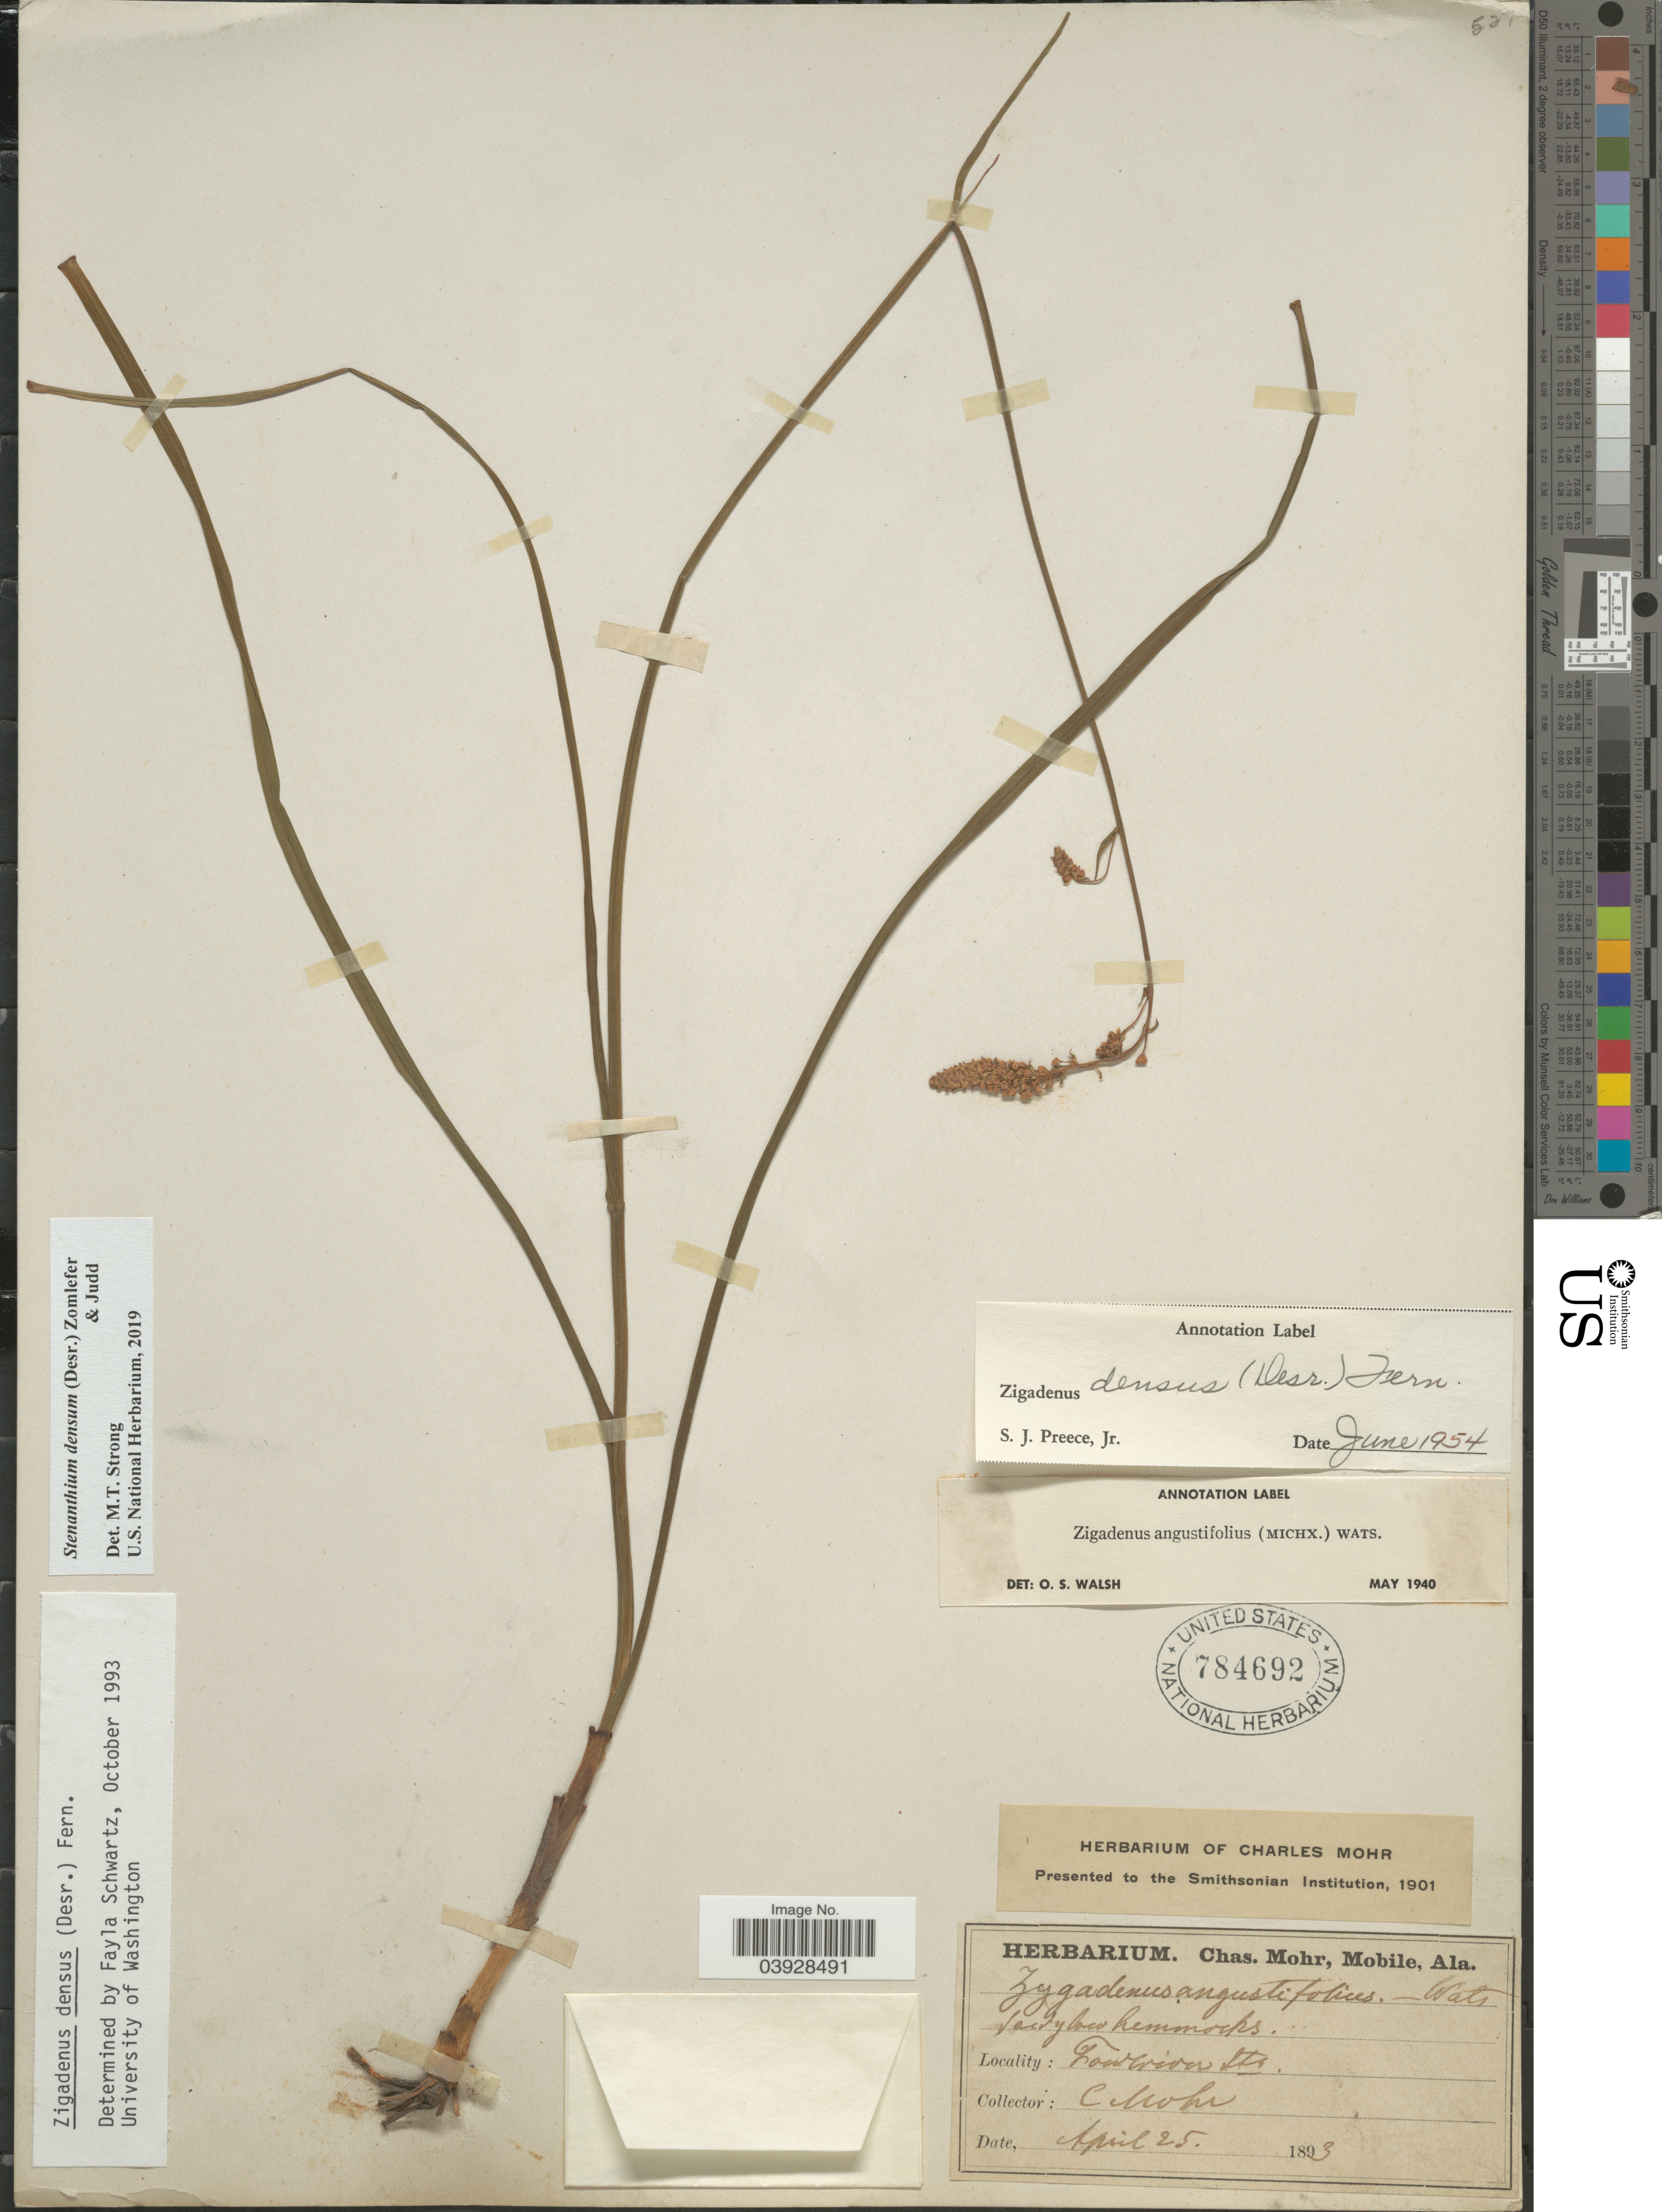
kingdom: Plantae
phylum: Tracheophyta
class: Liliopsida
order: Liliales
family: Melanthiaceae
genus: Stenanthium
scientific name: Stenanthium densum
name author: (Desr.) Zomlefer & Judd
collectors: Mohr, C. T. (herbarium)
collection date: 1893-04-25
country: United States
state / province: Alabama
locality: Toadriver Mts.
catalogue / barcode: US 784692